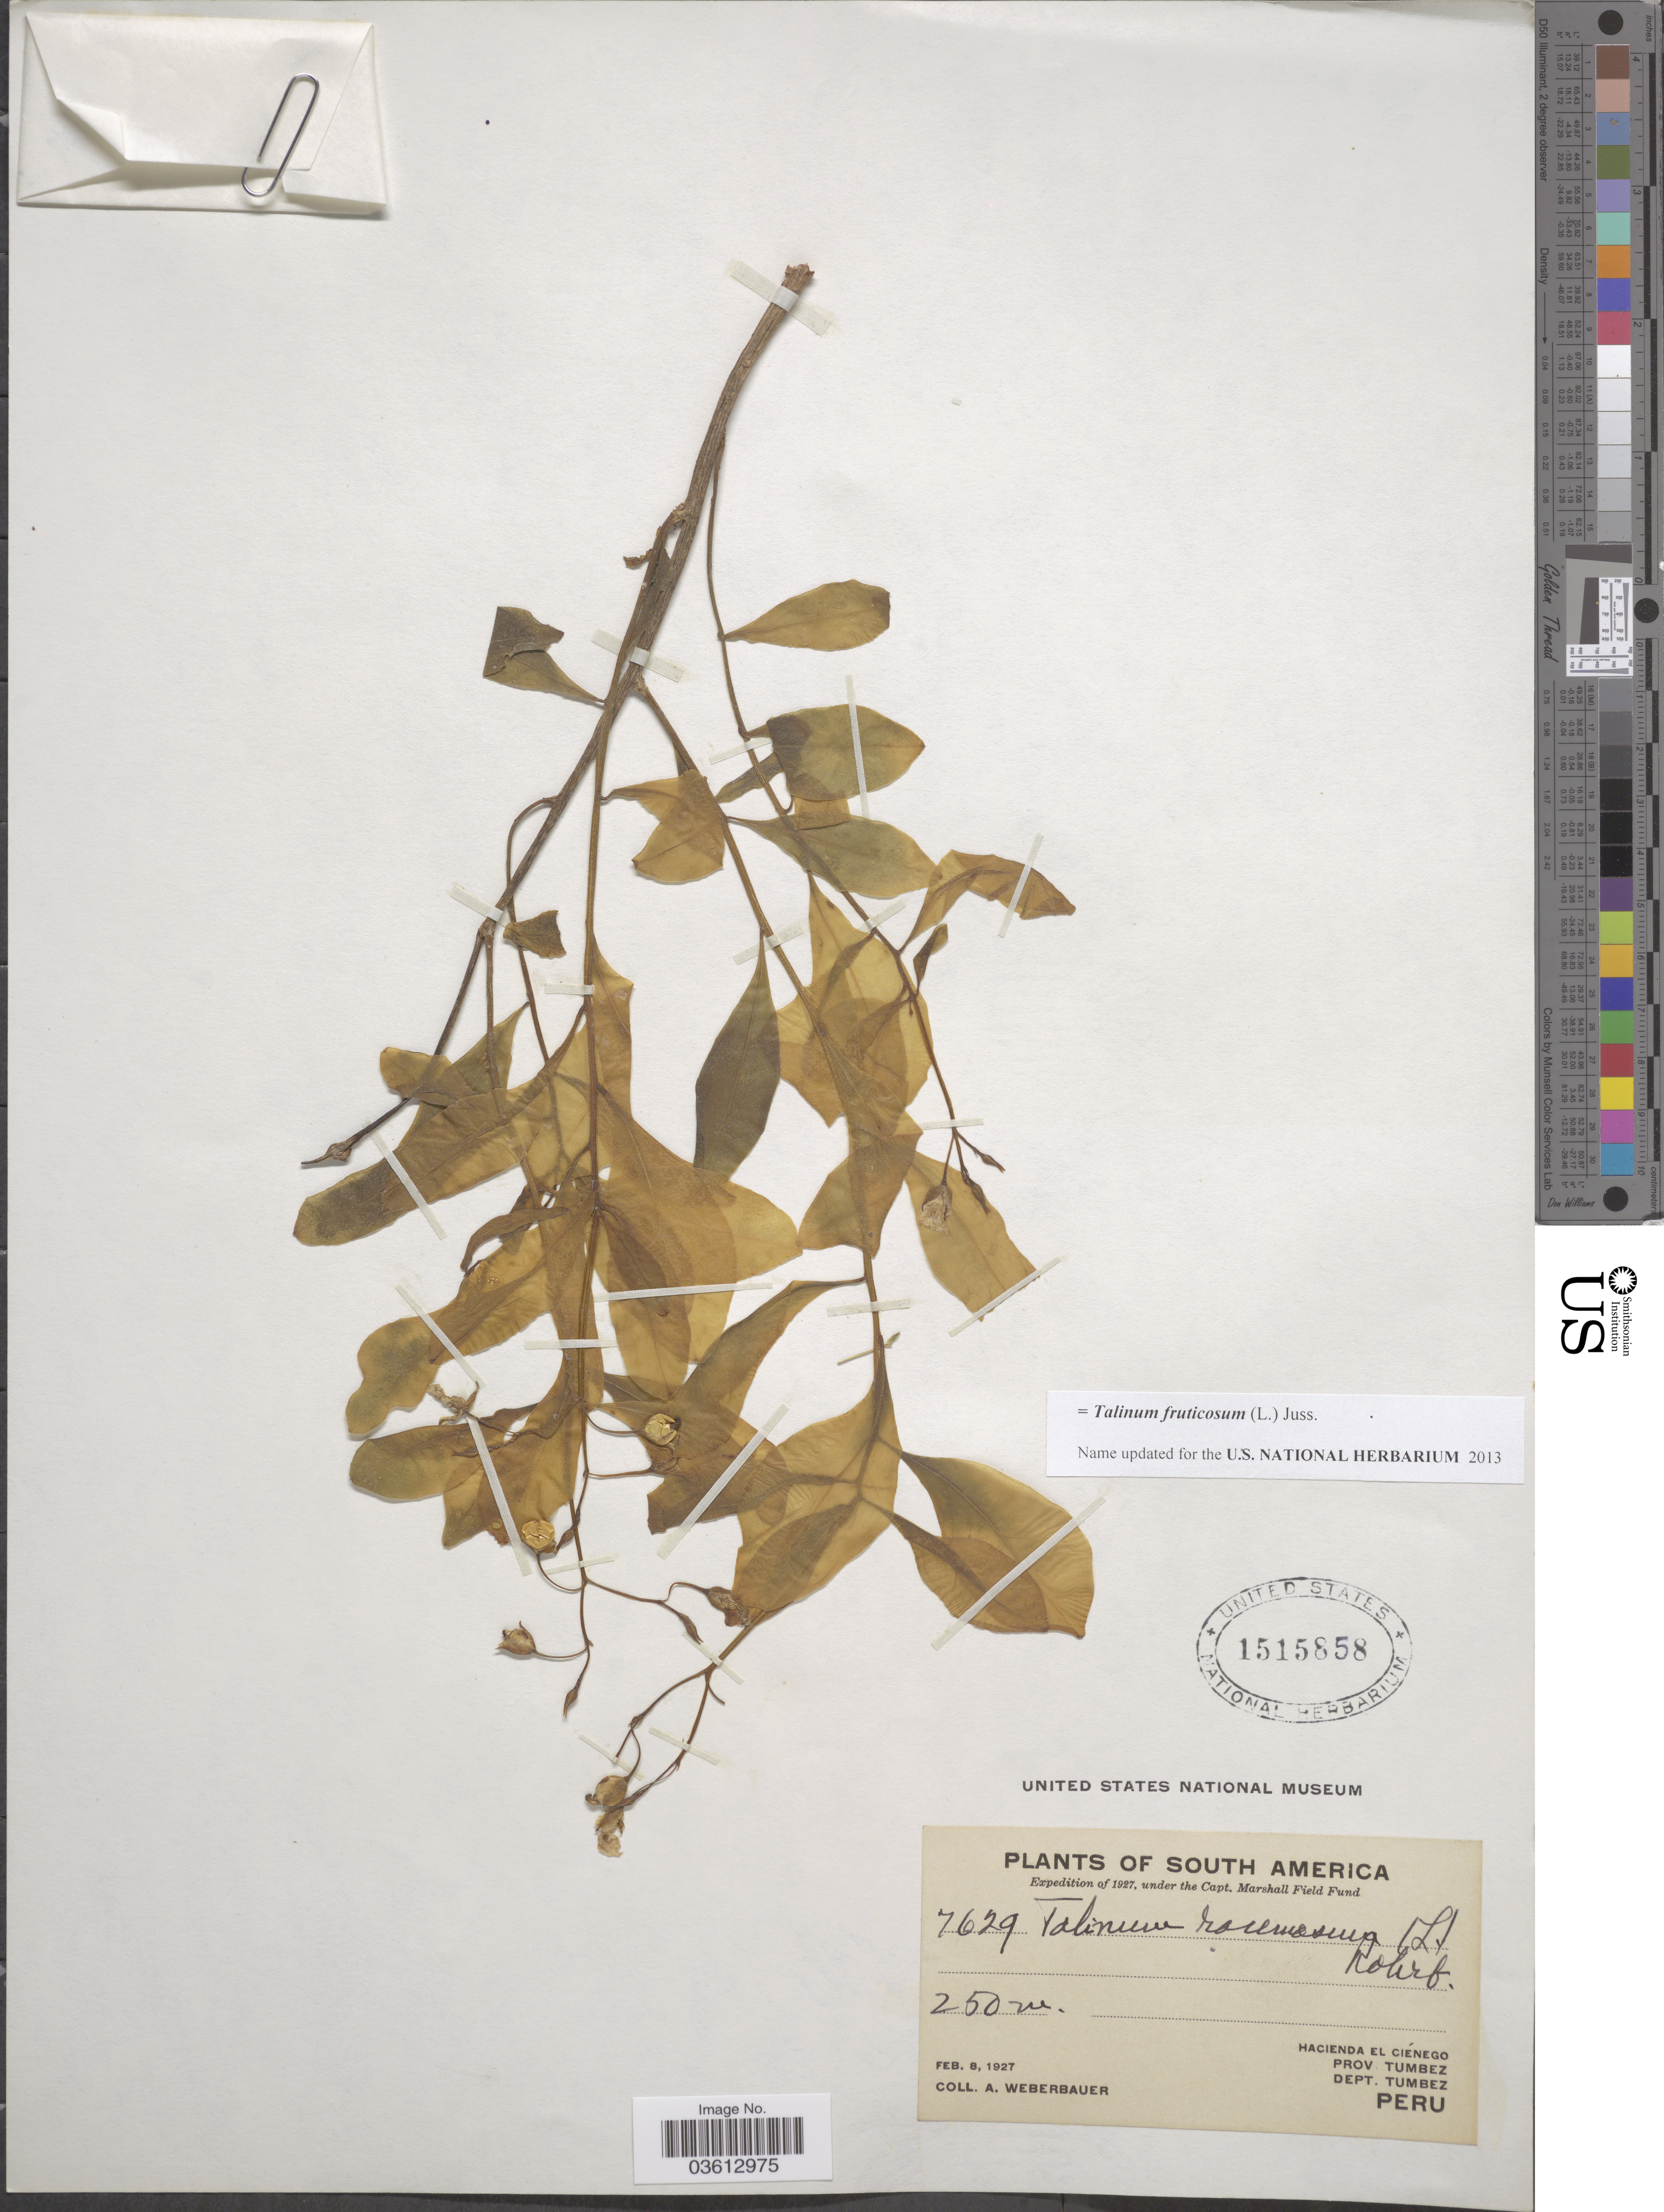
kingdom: Plantae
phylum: Tracheophyta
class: Magnoliopsida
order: Caryophyllales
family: Talinaceae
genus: Talinum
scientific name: Talinum fruticosum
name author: (L.) Juss.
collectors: A. Weberbauer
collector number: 7629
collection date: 1927-02-08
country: Peru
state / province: Tumbes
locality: Hacienda El Ciénego. Dept. Tumbez.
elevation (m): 250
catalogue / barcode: US 1515858